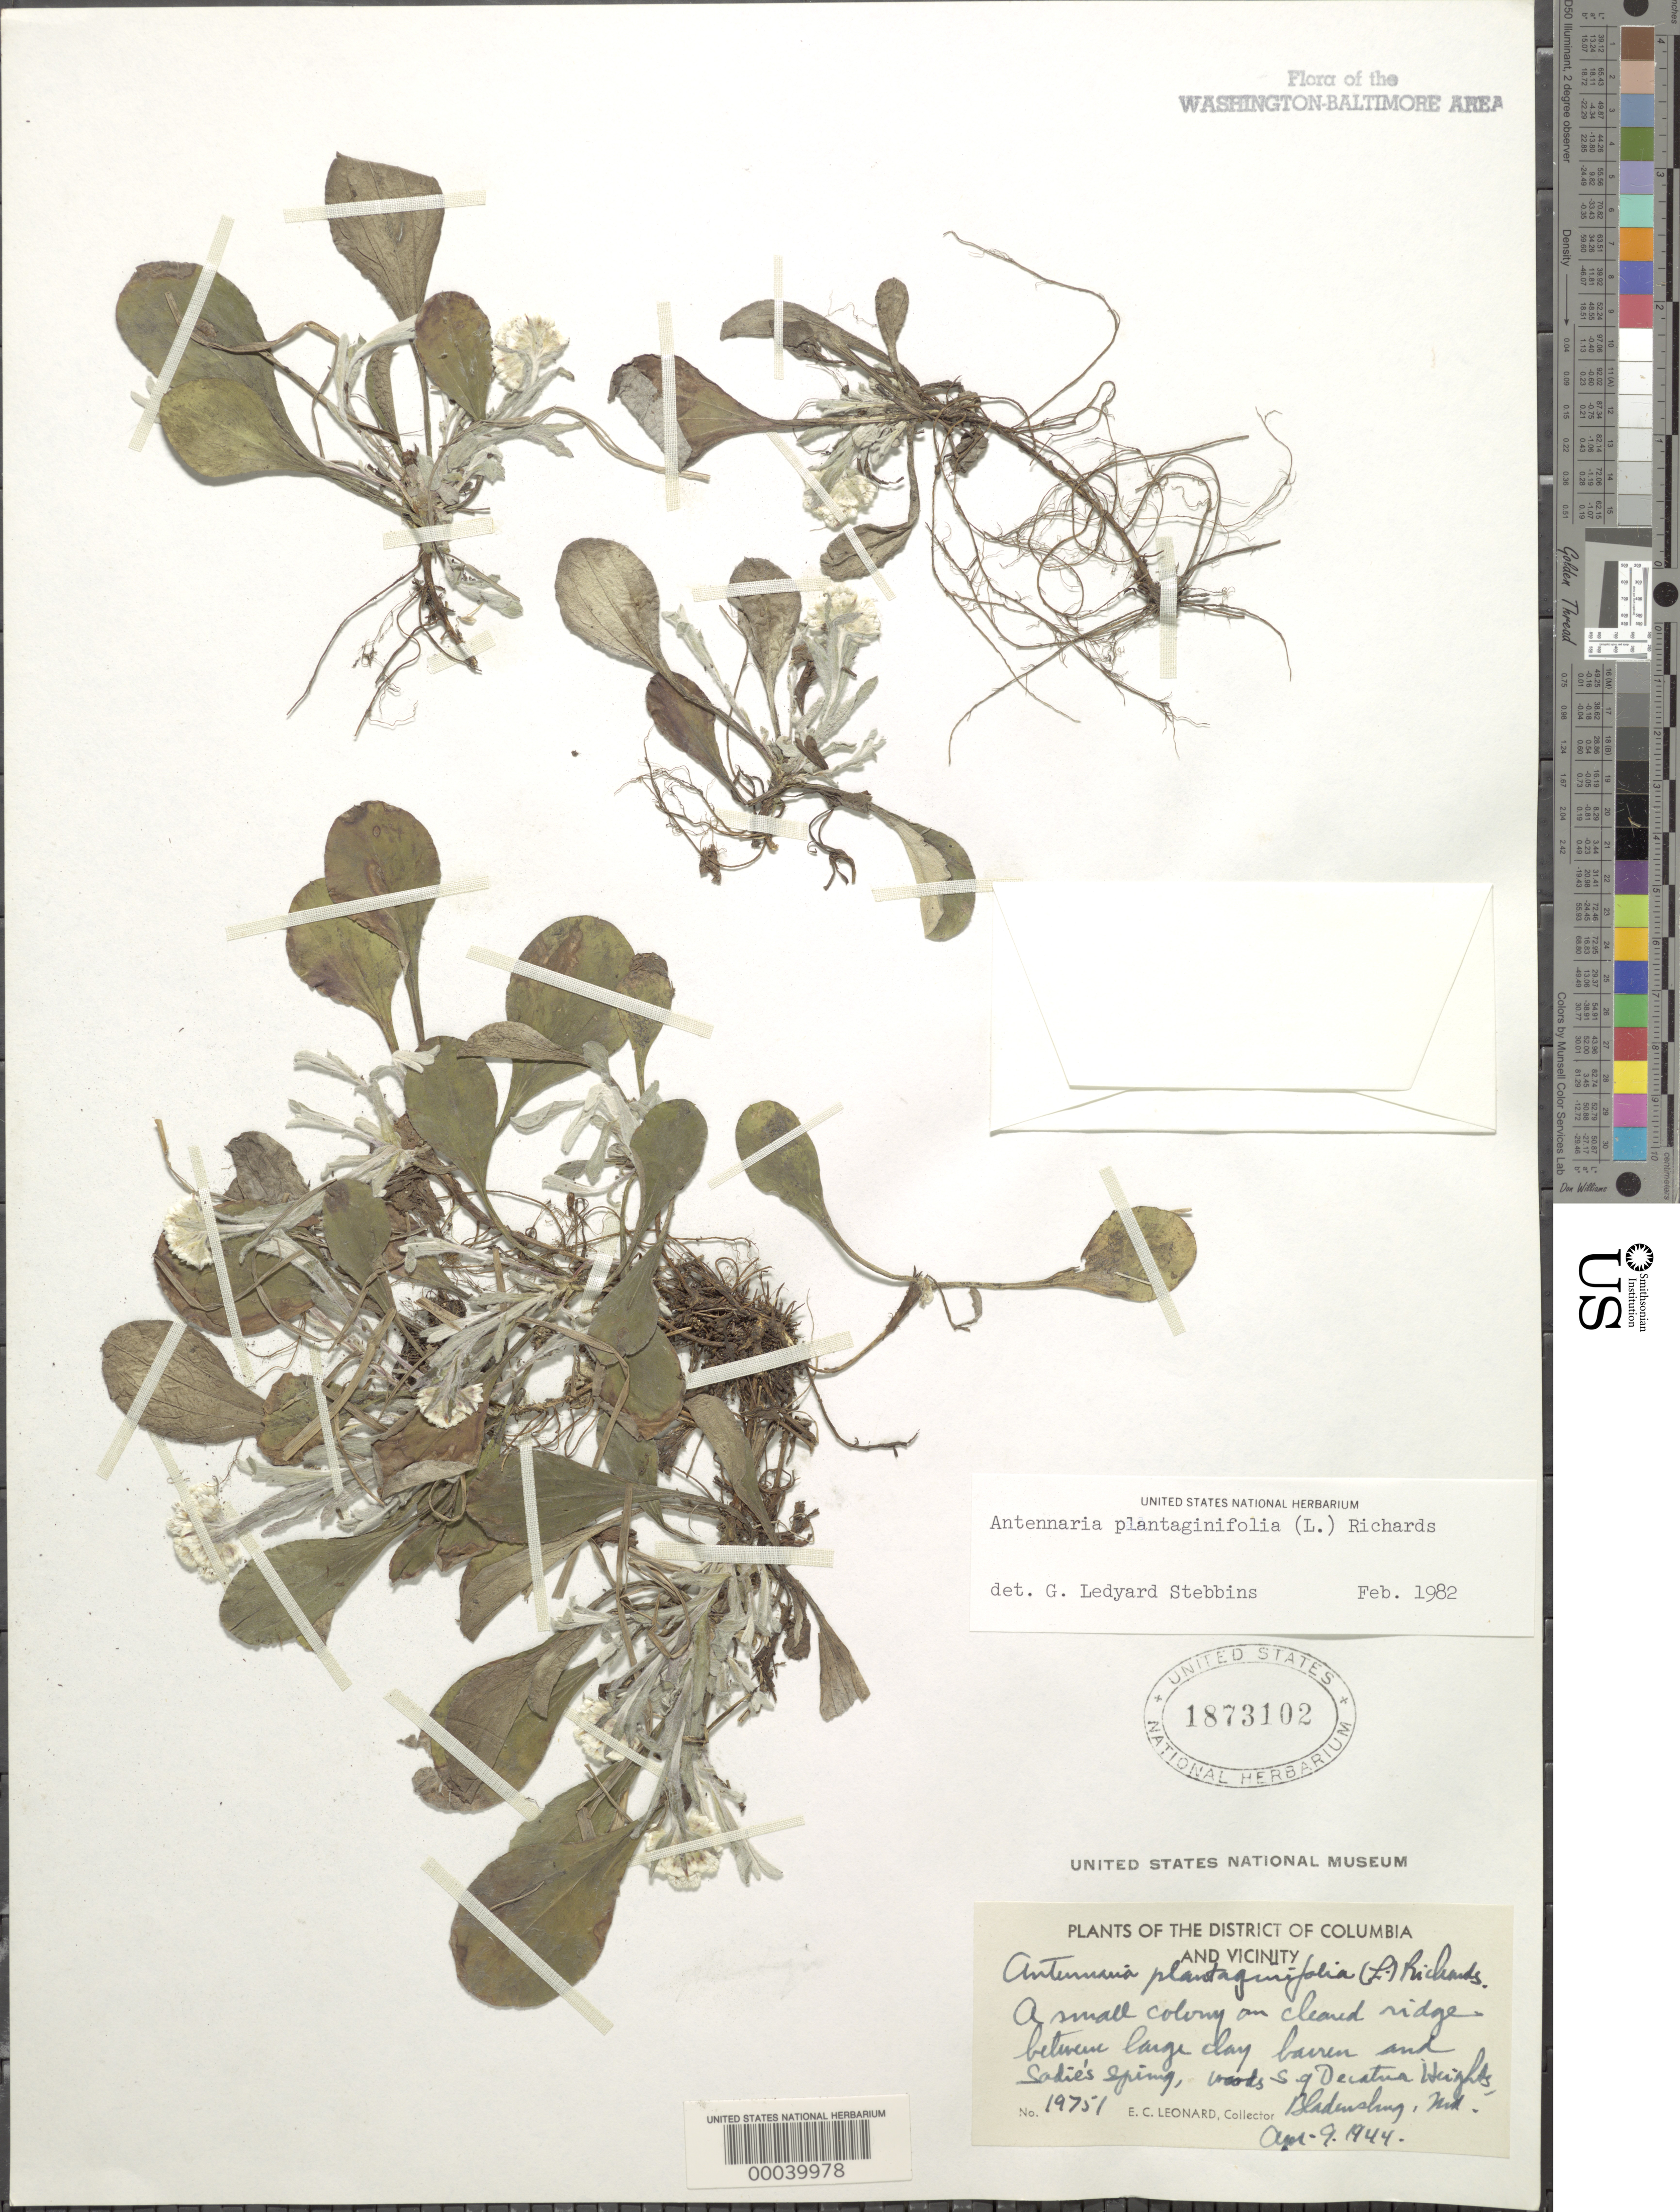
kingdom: Plantae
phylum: Tracheophyta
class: Magnoliopsida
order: Asterales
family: Asteraceae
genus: Antennaria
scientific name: Antennaria plantaginifolia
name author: (L.) Richardson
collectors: E. C. Leonard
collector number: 19751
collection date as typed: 09 Apr 1944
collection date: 1944-04-09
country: United States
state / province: Maryland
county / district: Prince George's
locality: South of Decatur Heights, Bladensburg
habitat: Cleared ridge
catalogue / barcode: US 1873102